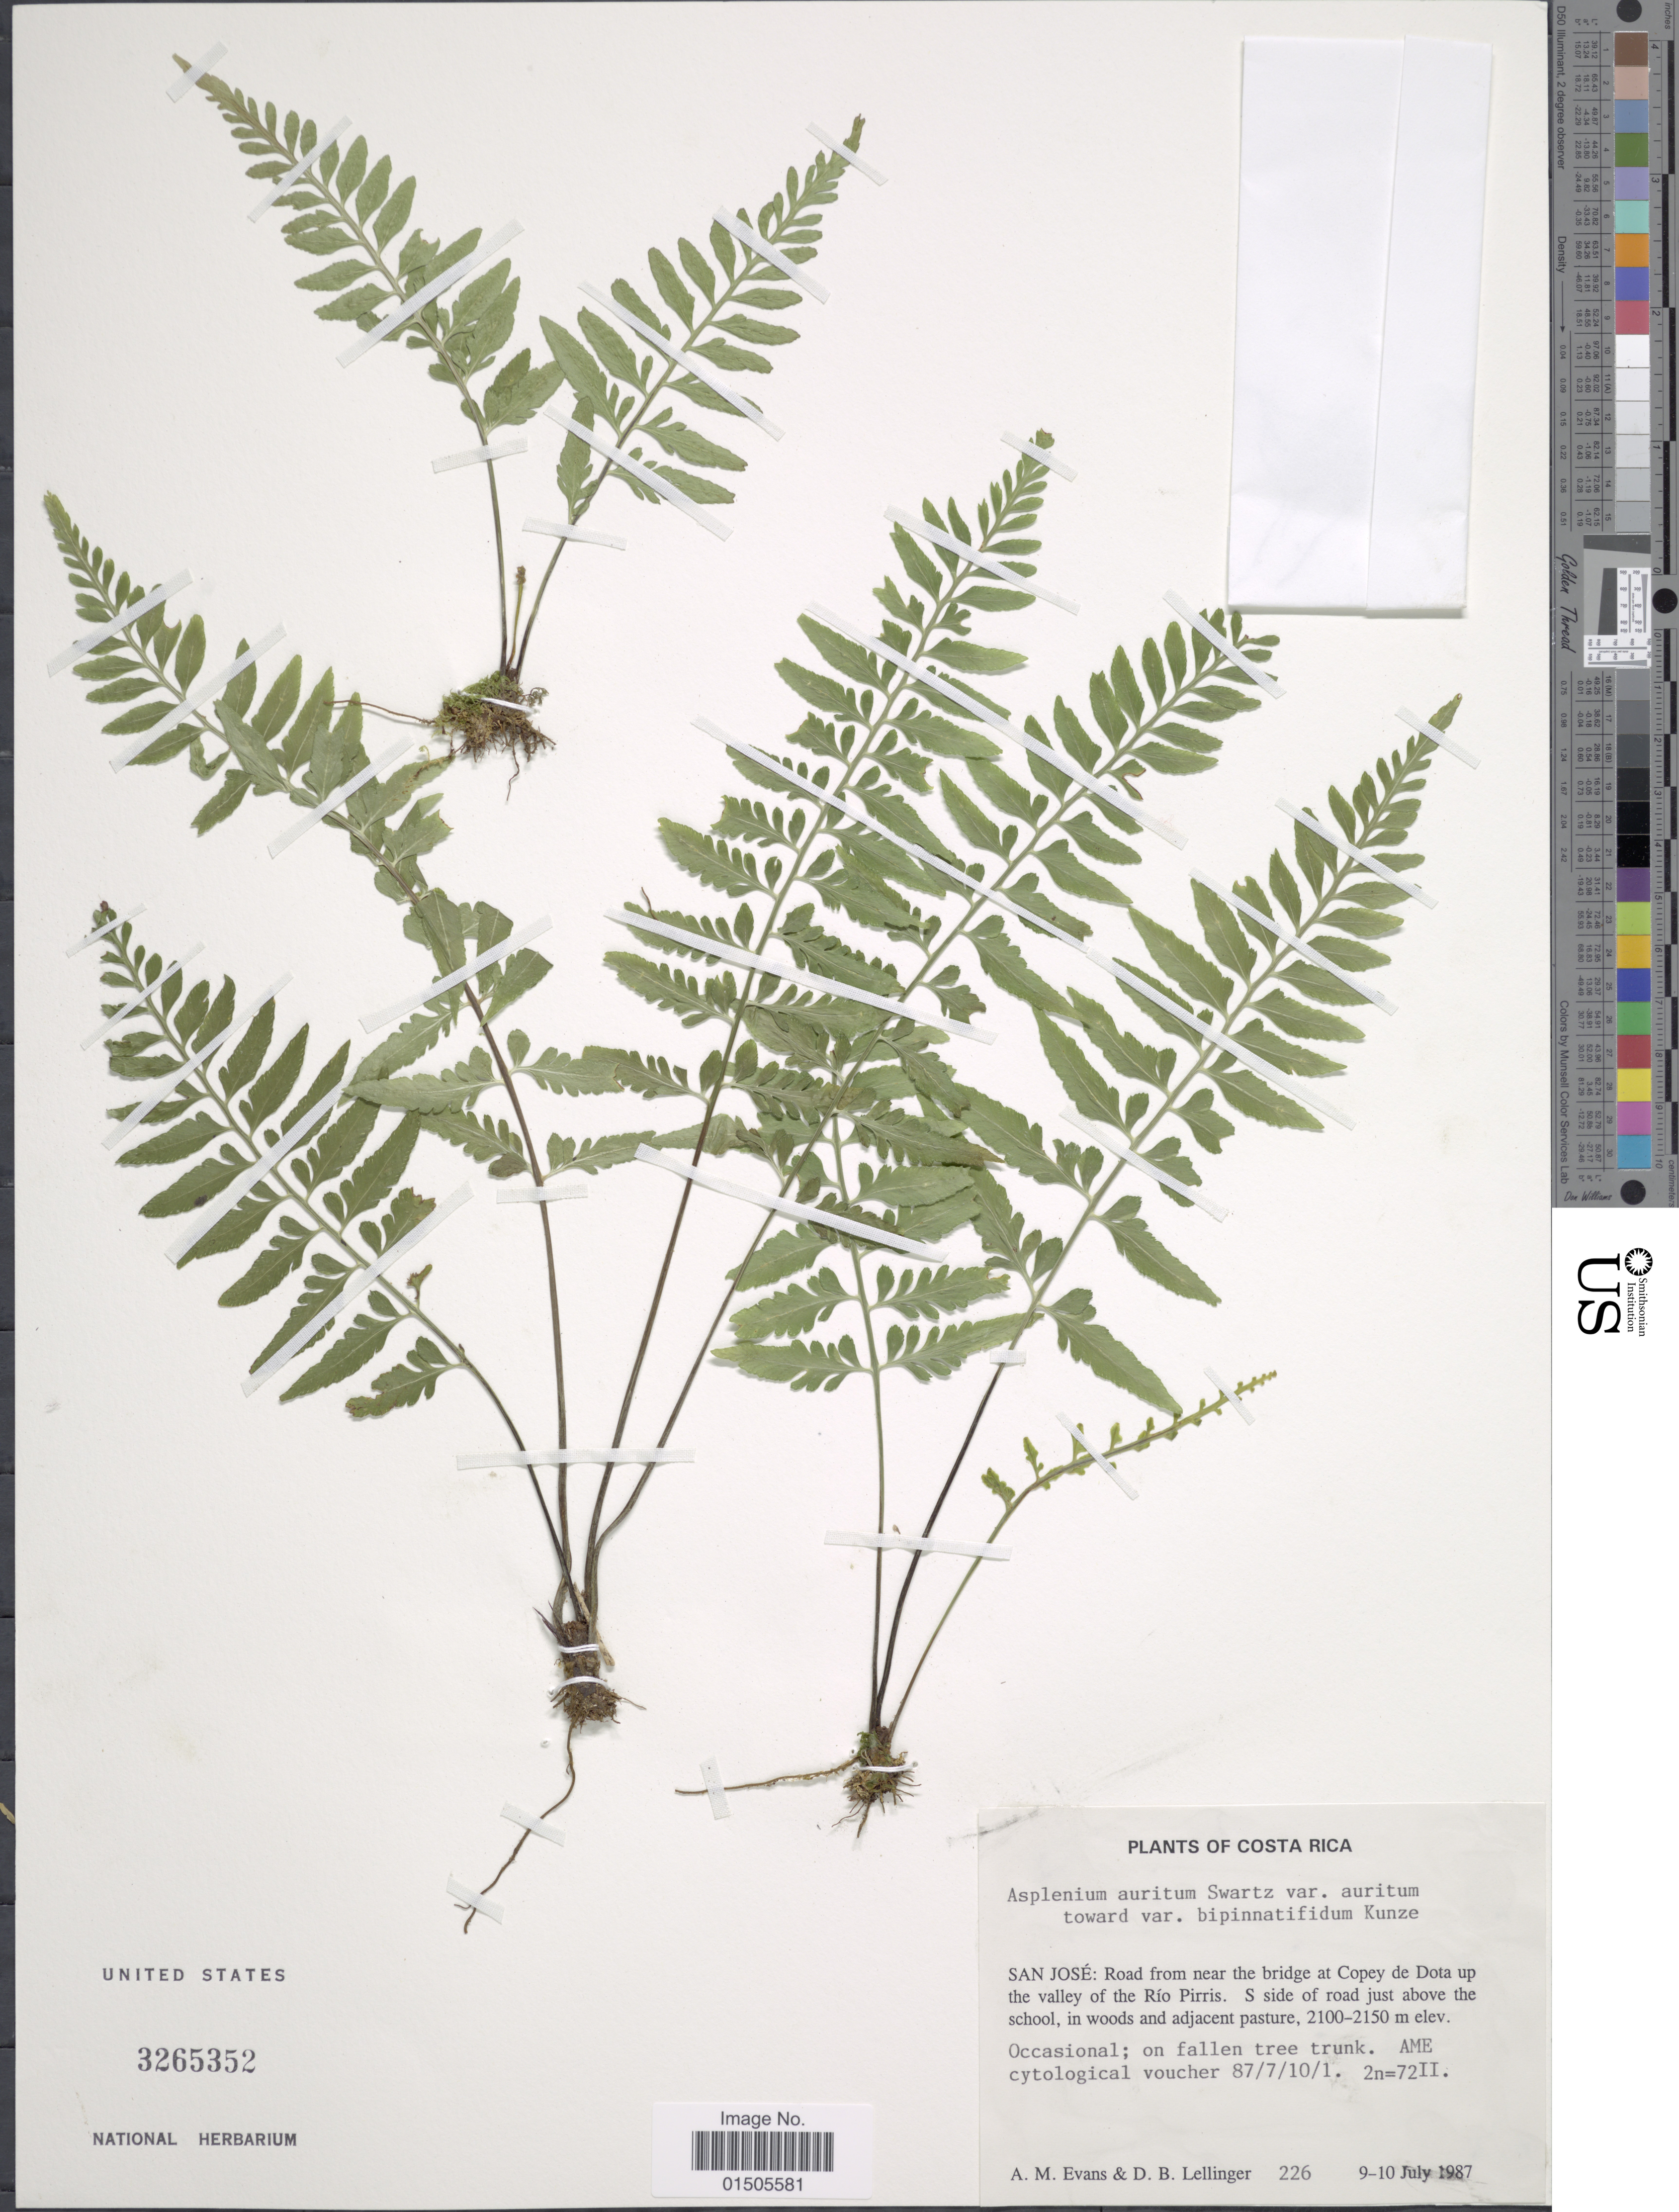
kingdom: Plantae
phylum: Tracheophyta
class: Polypodiopsida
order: Polypodiales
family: Aspleniaceae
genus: Asplenium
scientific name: Asplenium auritum var. auritum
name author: Sw.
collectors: A. M. Evans & D. B. Lellinger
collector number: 226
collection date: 1987-07-09/1987-07-10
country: Costa Rica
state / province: San José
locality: Road from near the bridge at Copey de Dota up the valley of the Rio Pirris. S side of the road just above the school, in woods and adjacent pasture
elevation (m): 2100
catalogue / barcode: US 3265352